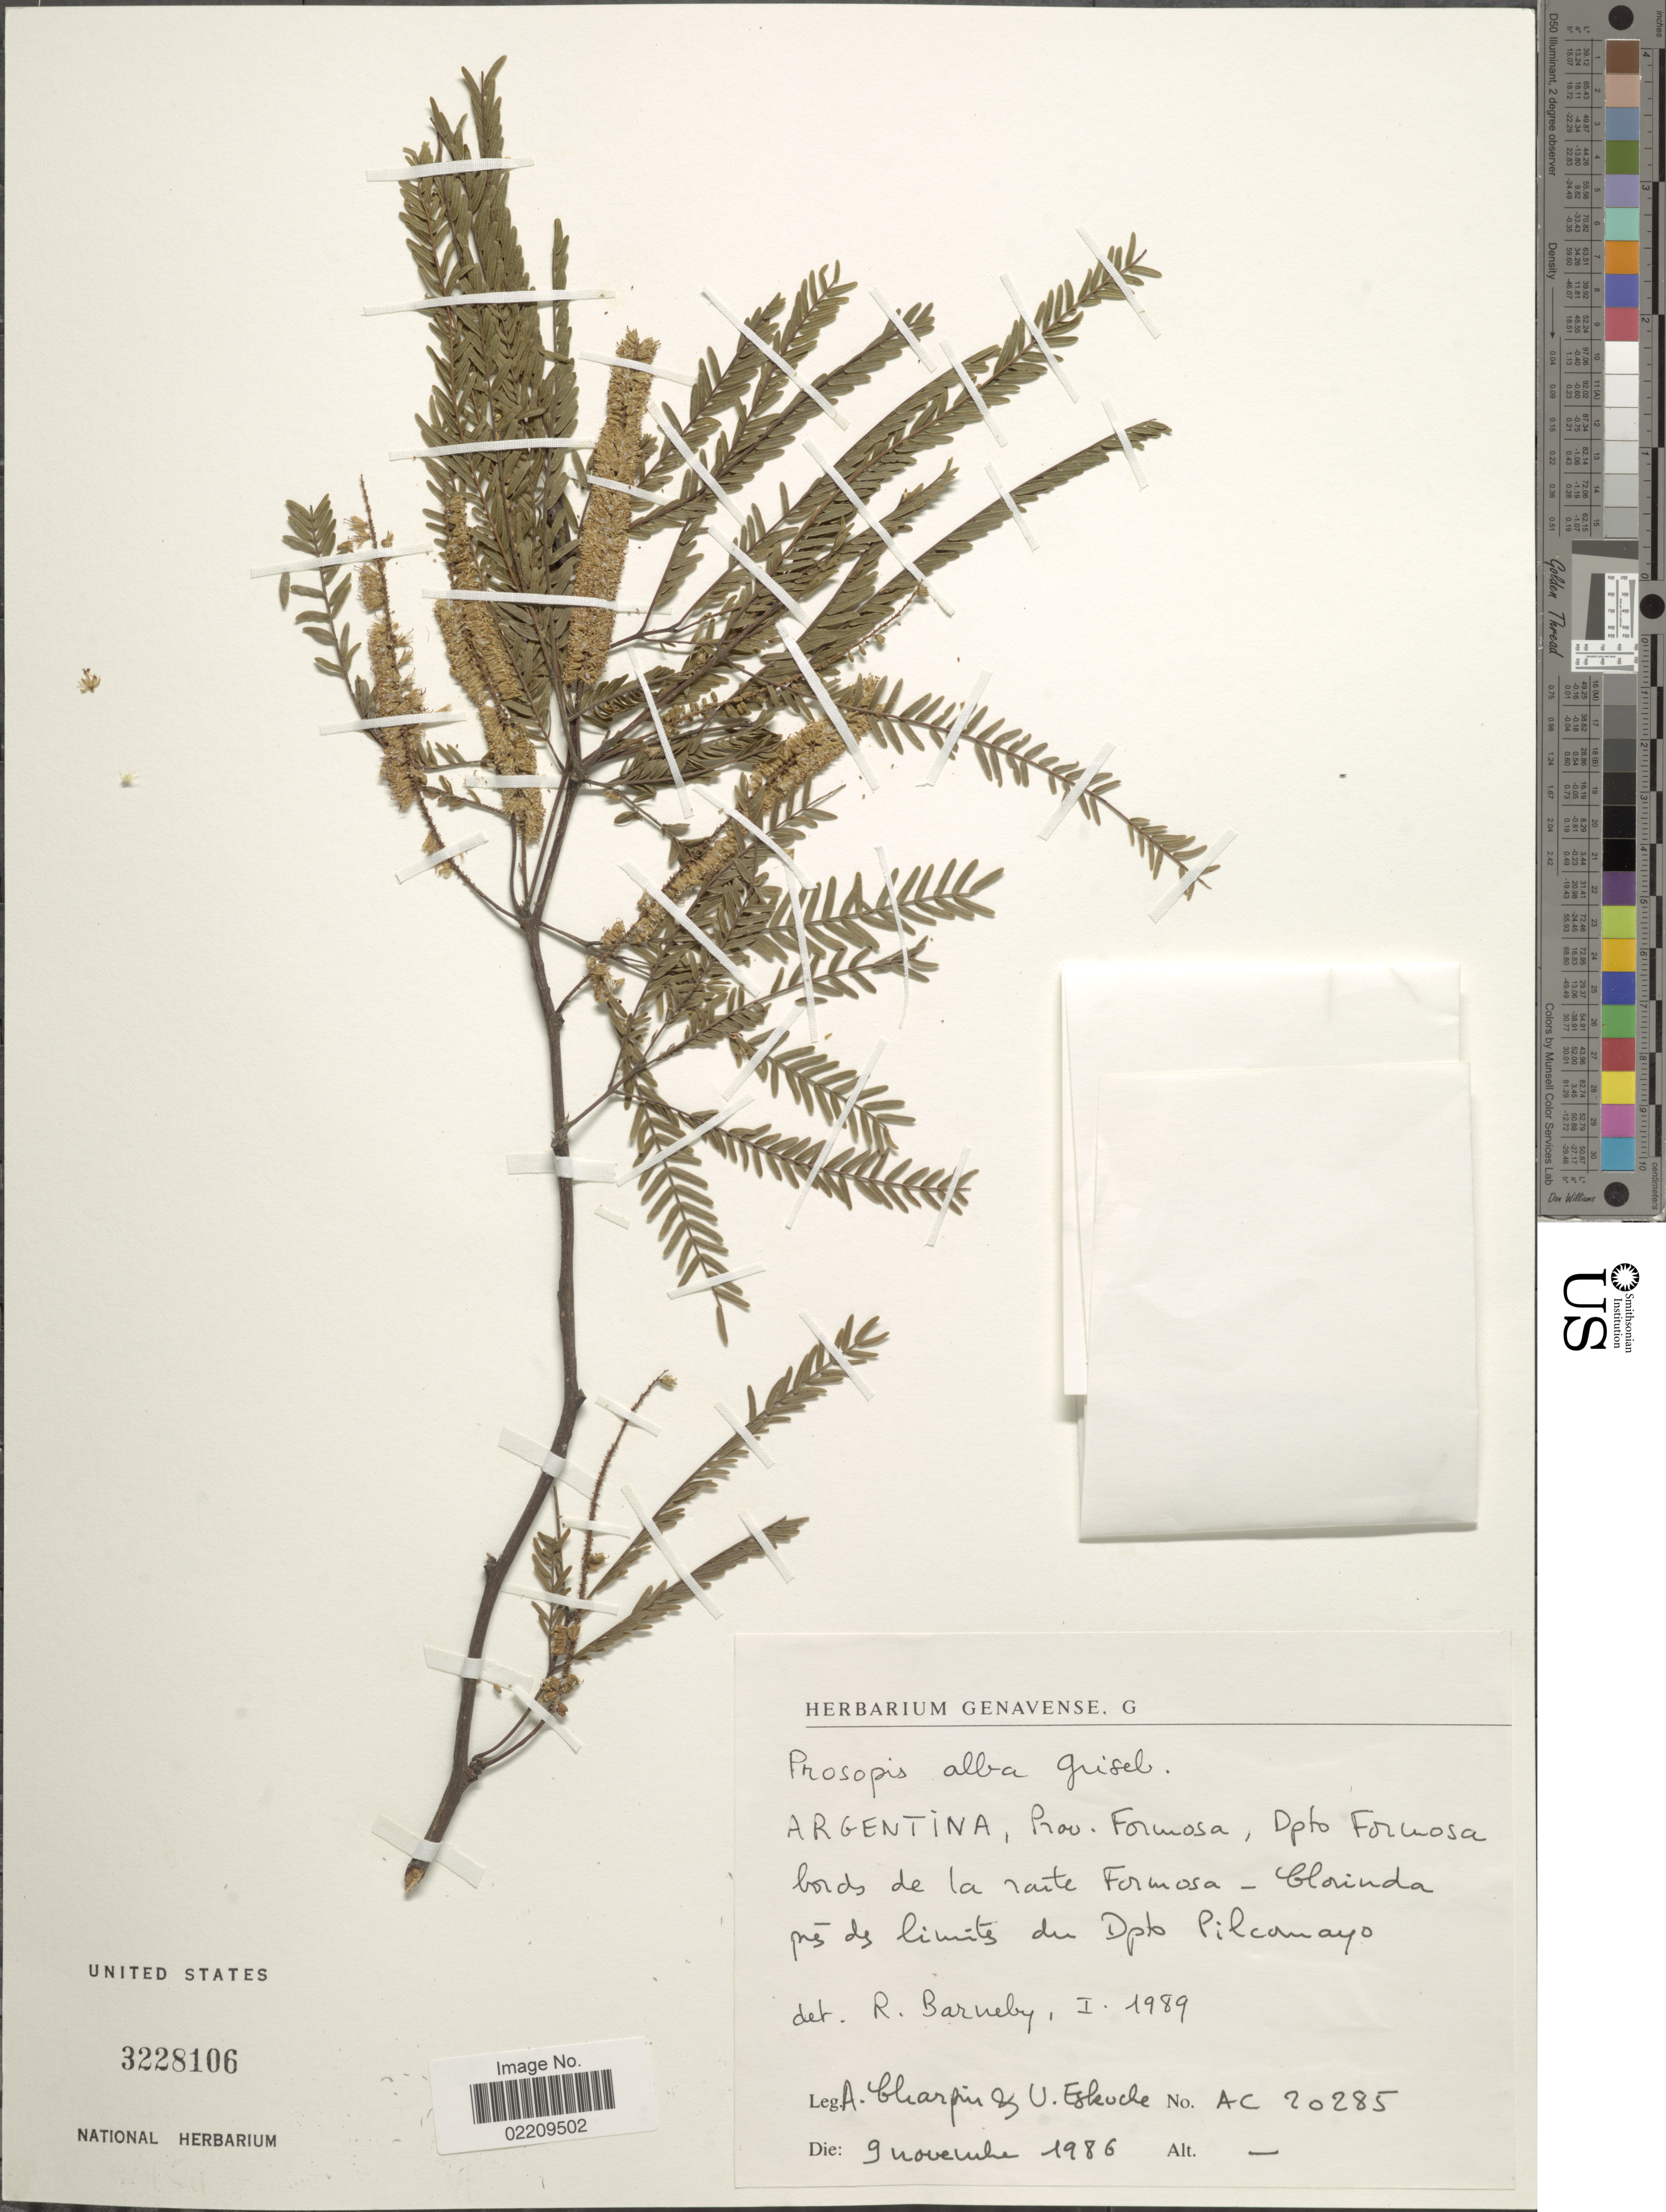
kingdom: Plantae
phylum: Tracheophyta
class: Magnoliopsida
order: Fabales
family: Fabaceae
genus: Neltuma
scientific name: Neltuma alba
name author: (Griseb.) C. E. Hughes & G.P. Lewis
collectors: A. Charpin & U. Eskuche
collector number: AC20285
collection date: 1986-11-09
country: Argentina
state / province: Formosa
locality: Prov. Formosa, Dpto Formosa. bords de la raite Formosa - Clorinda. pres de limits de Dpt Pilcamayo.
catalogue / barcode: US 3228106